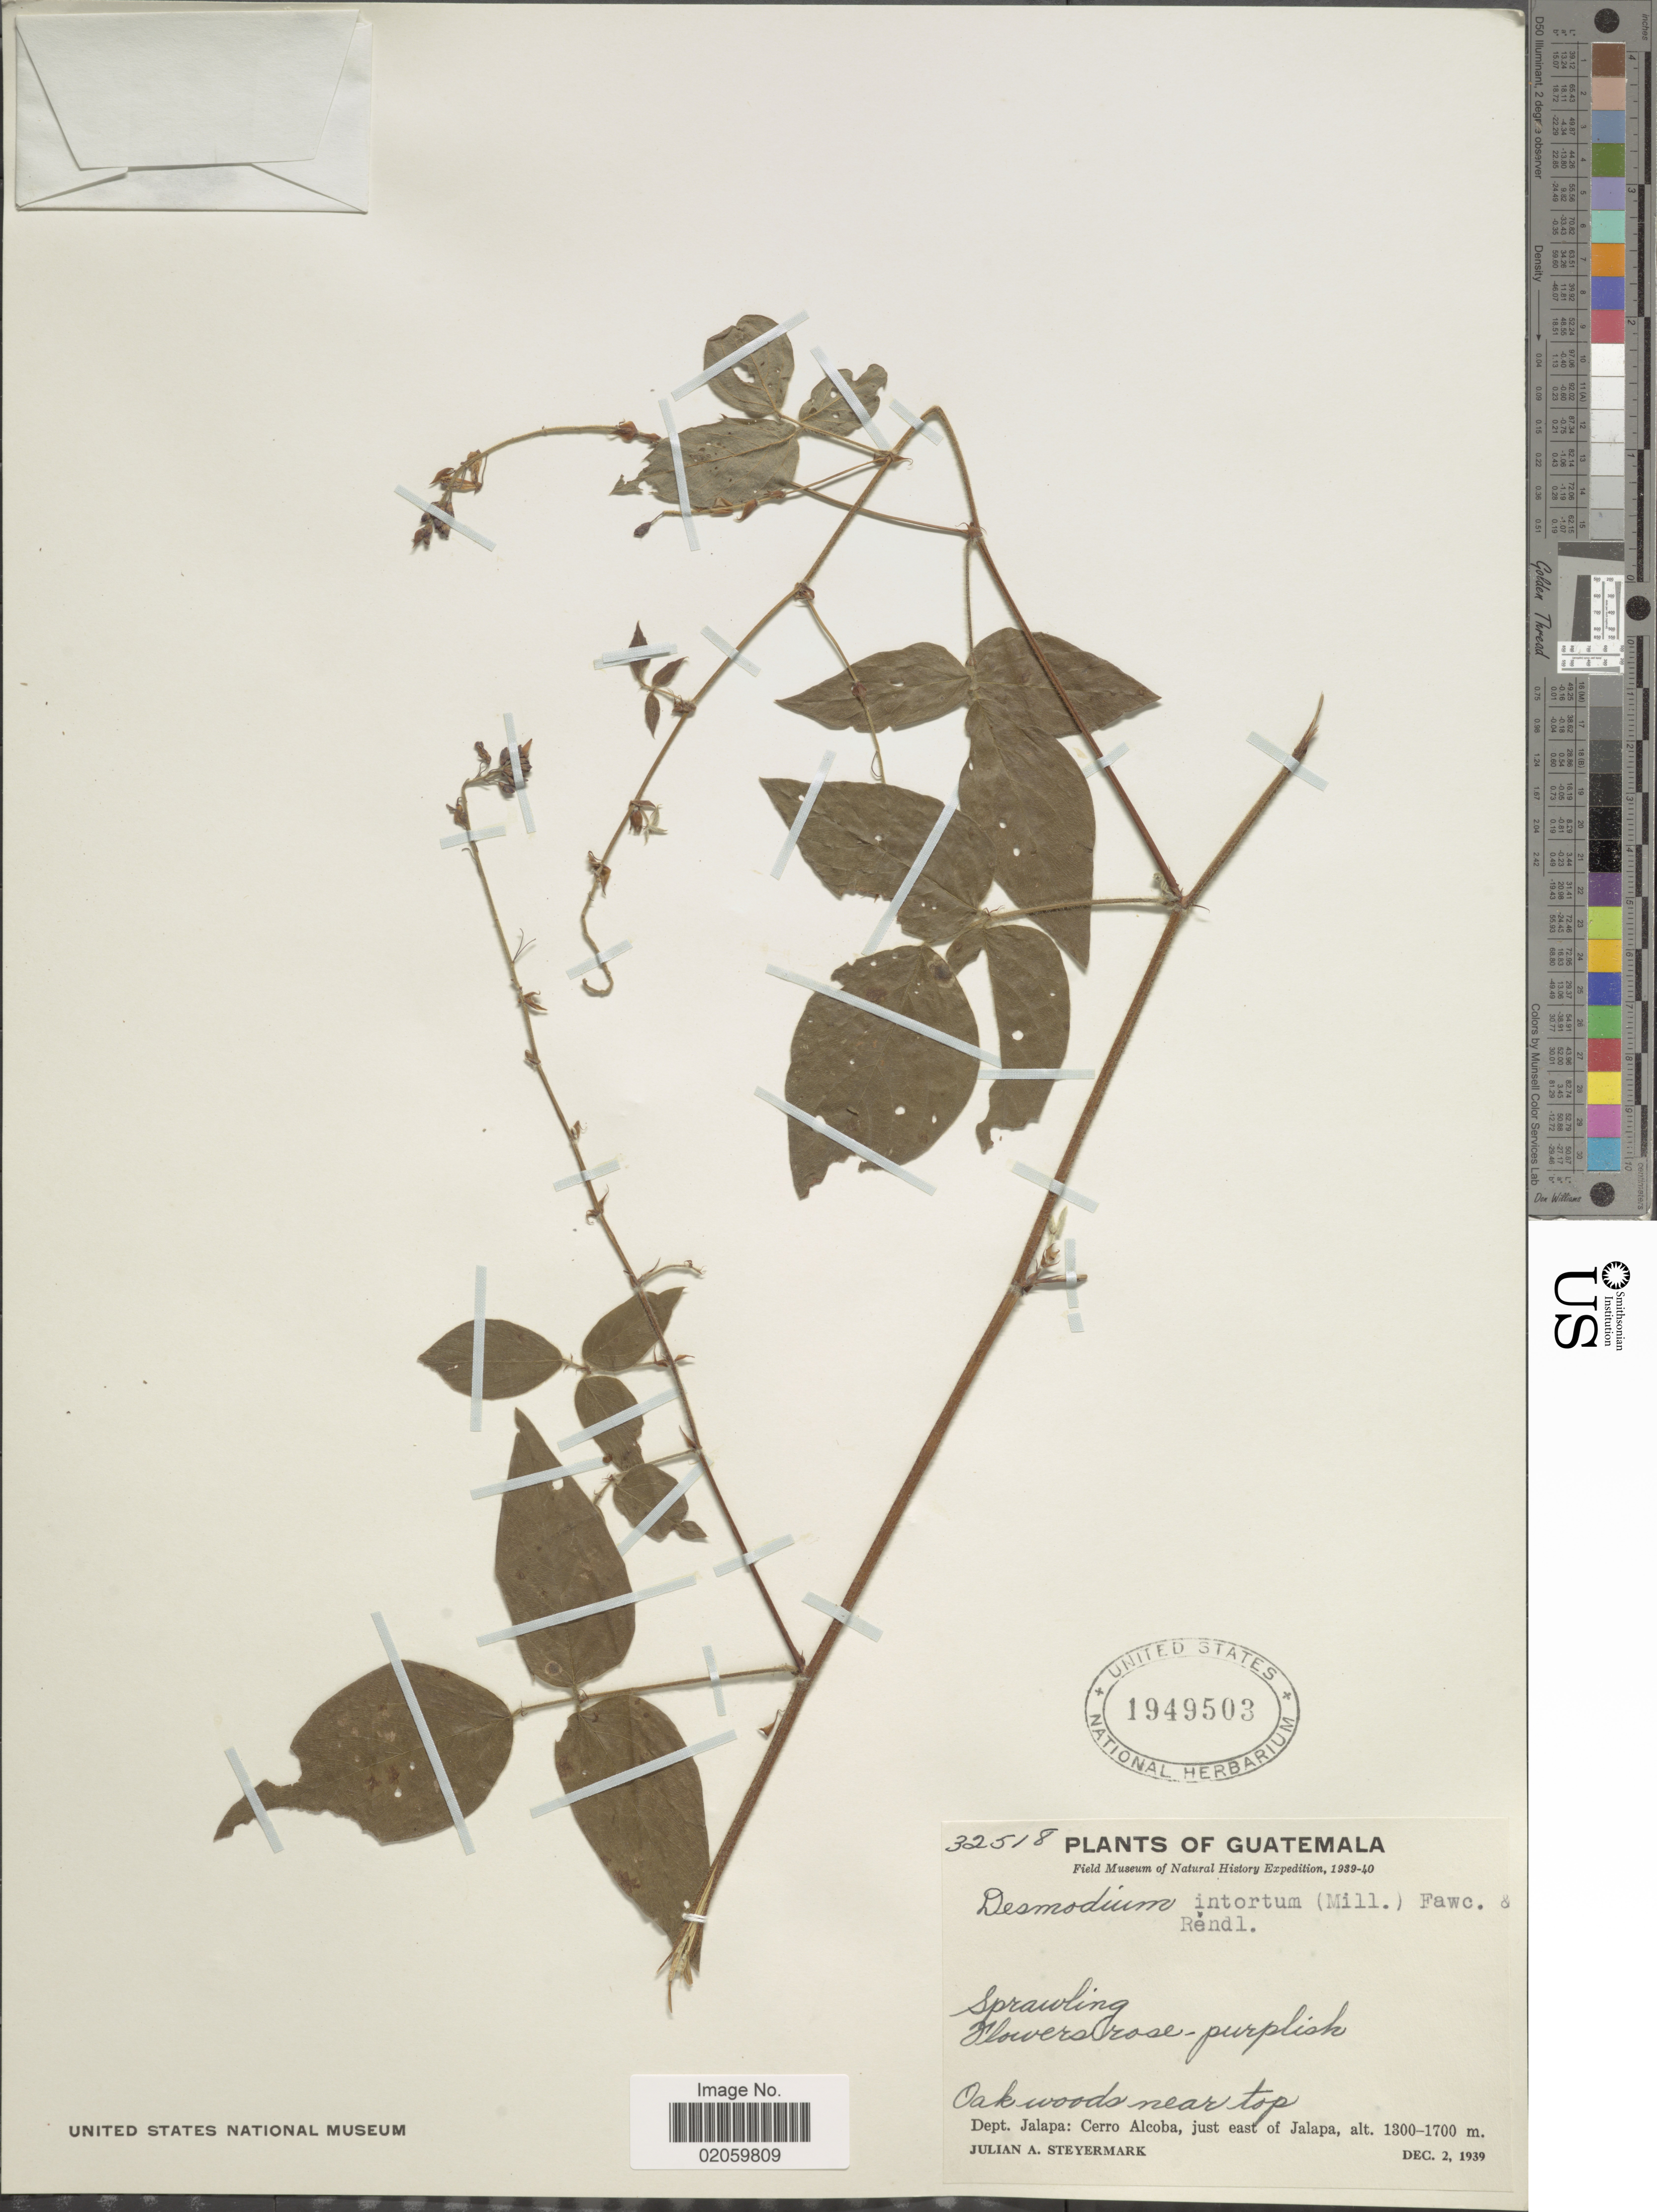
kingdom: Plantae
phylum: Tracheophyta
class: Magnoliopsida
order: Fabales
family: Fabaceae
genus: Desmodium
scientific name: Desmodium intortum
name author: (Mill.) Urb.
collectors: J. Steyermark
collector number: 32518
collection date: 1939-12-02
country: Guatemala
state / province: Jalapa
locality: Cerro Alcoba, just east of Jalapa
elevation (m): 1300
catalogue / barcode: US 1949503